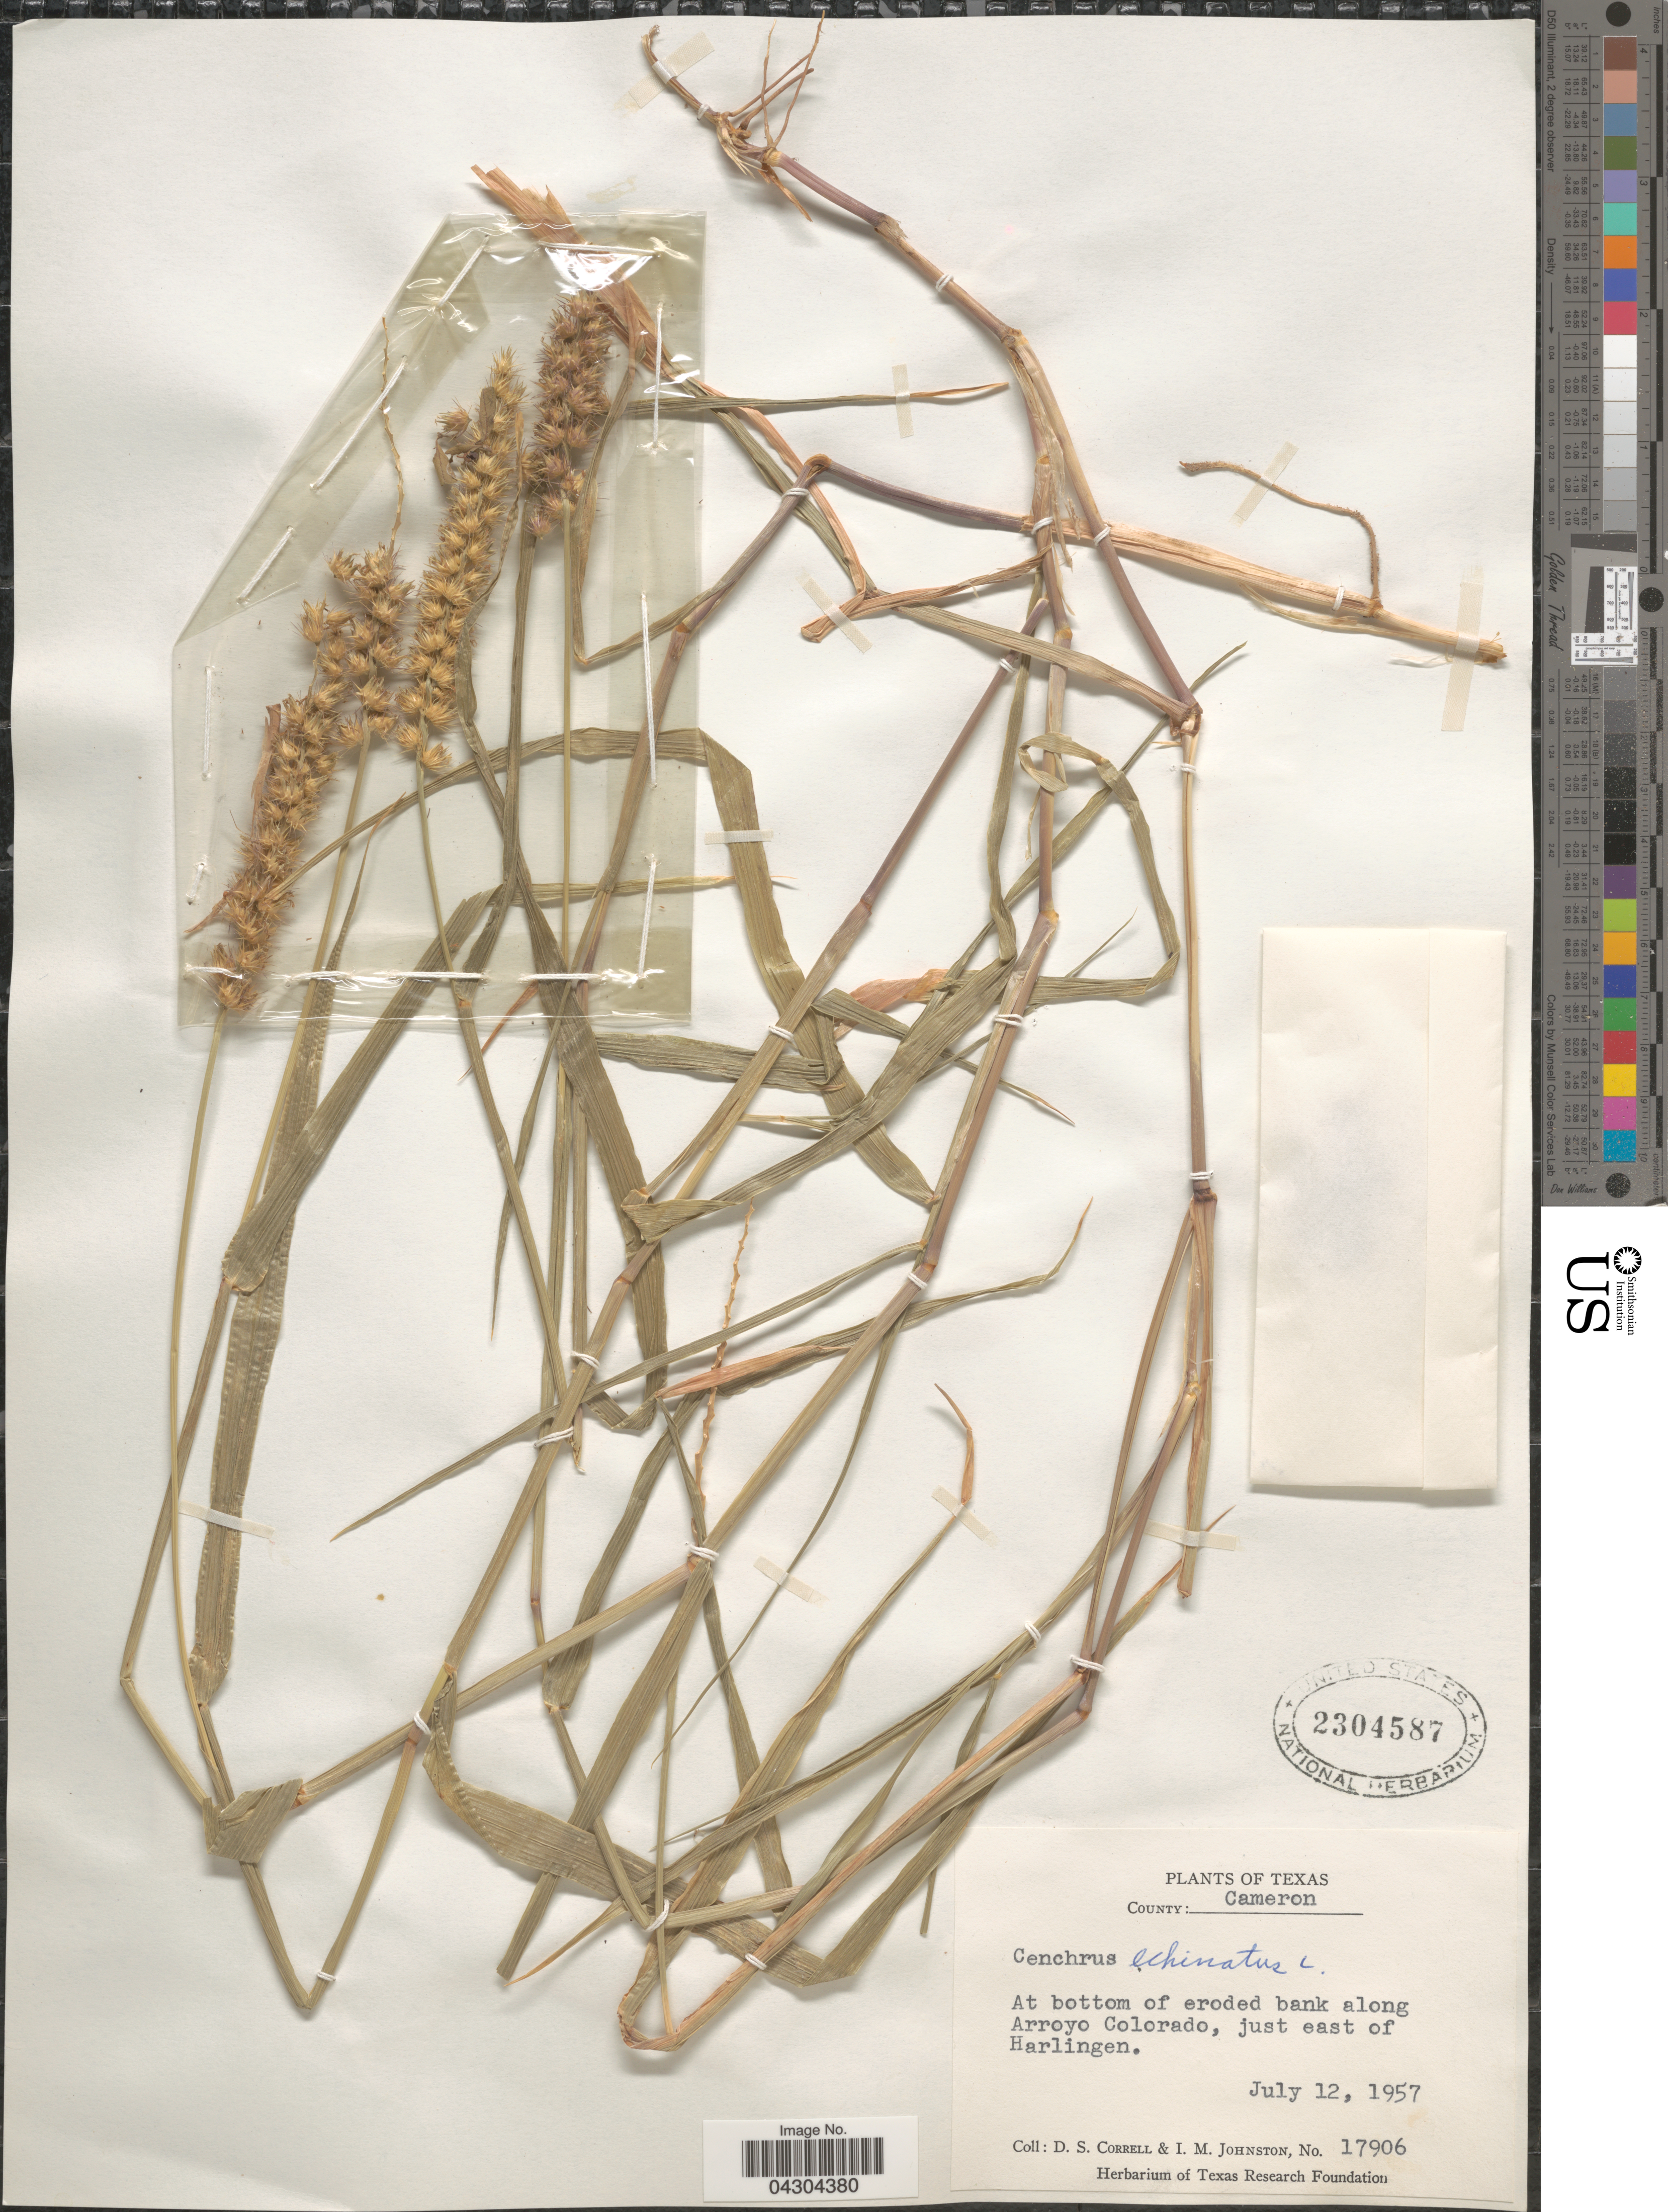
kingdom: Plantae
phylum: Tracheophyta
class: Liliopsida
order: Poales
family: Poaceae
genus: Cenchrus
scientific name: Cenchrus echinatus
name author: L.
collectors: D. S. Correll & I.M. Johnston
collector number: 17906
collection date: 1957-07-12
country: United States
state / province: Texas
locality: County: Cameron. At bottom of eroded bank along Arroyo Colorado, just east of Harlingen.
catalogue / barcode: US 2304587